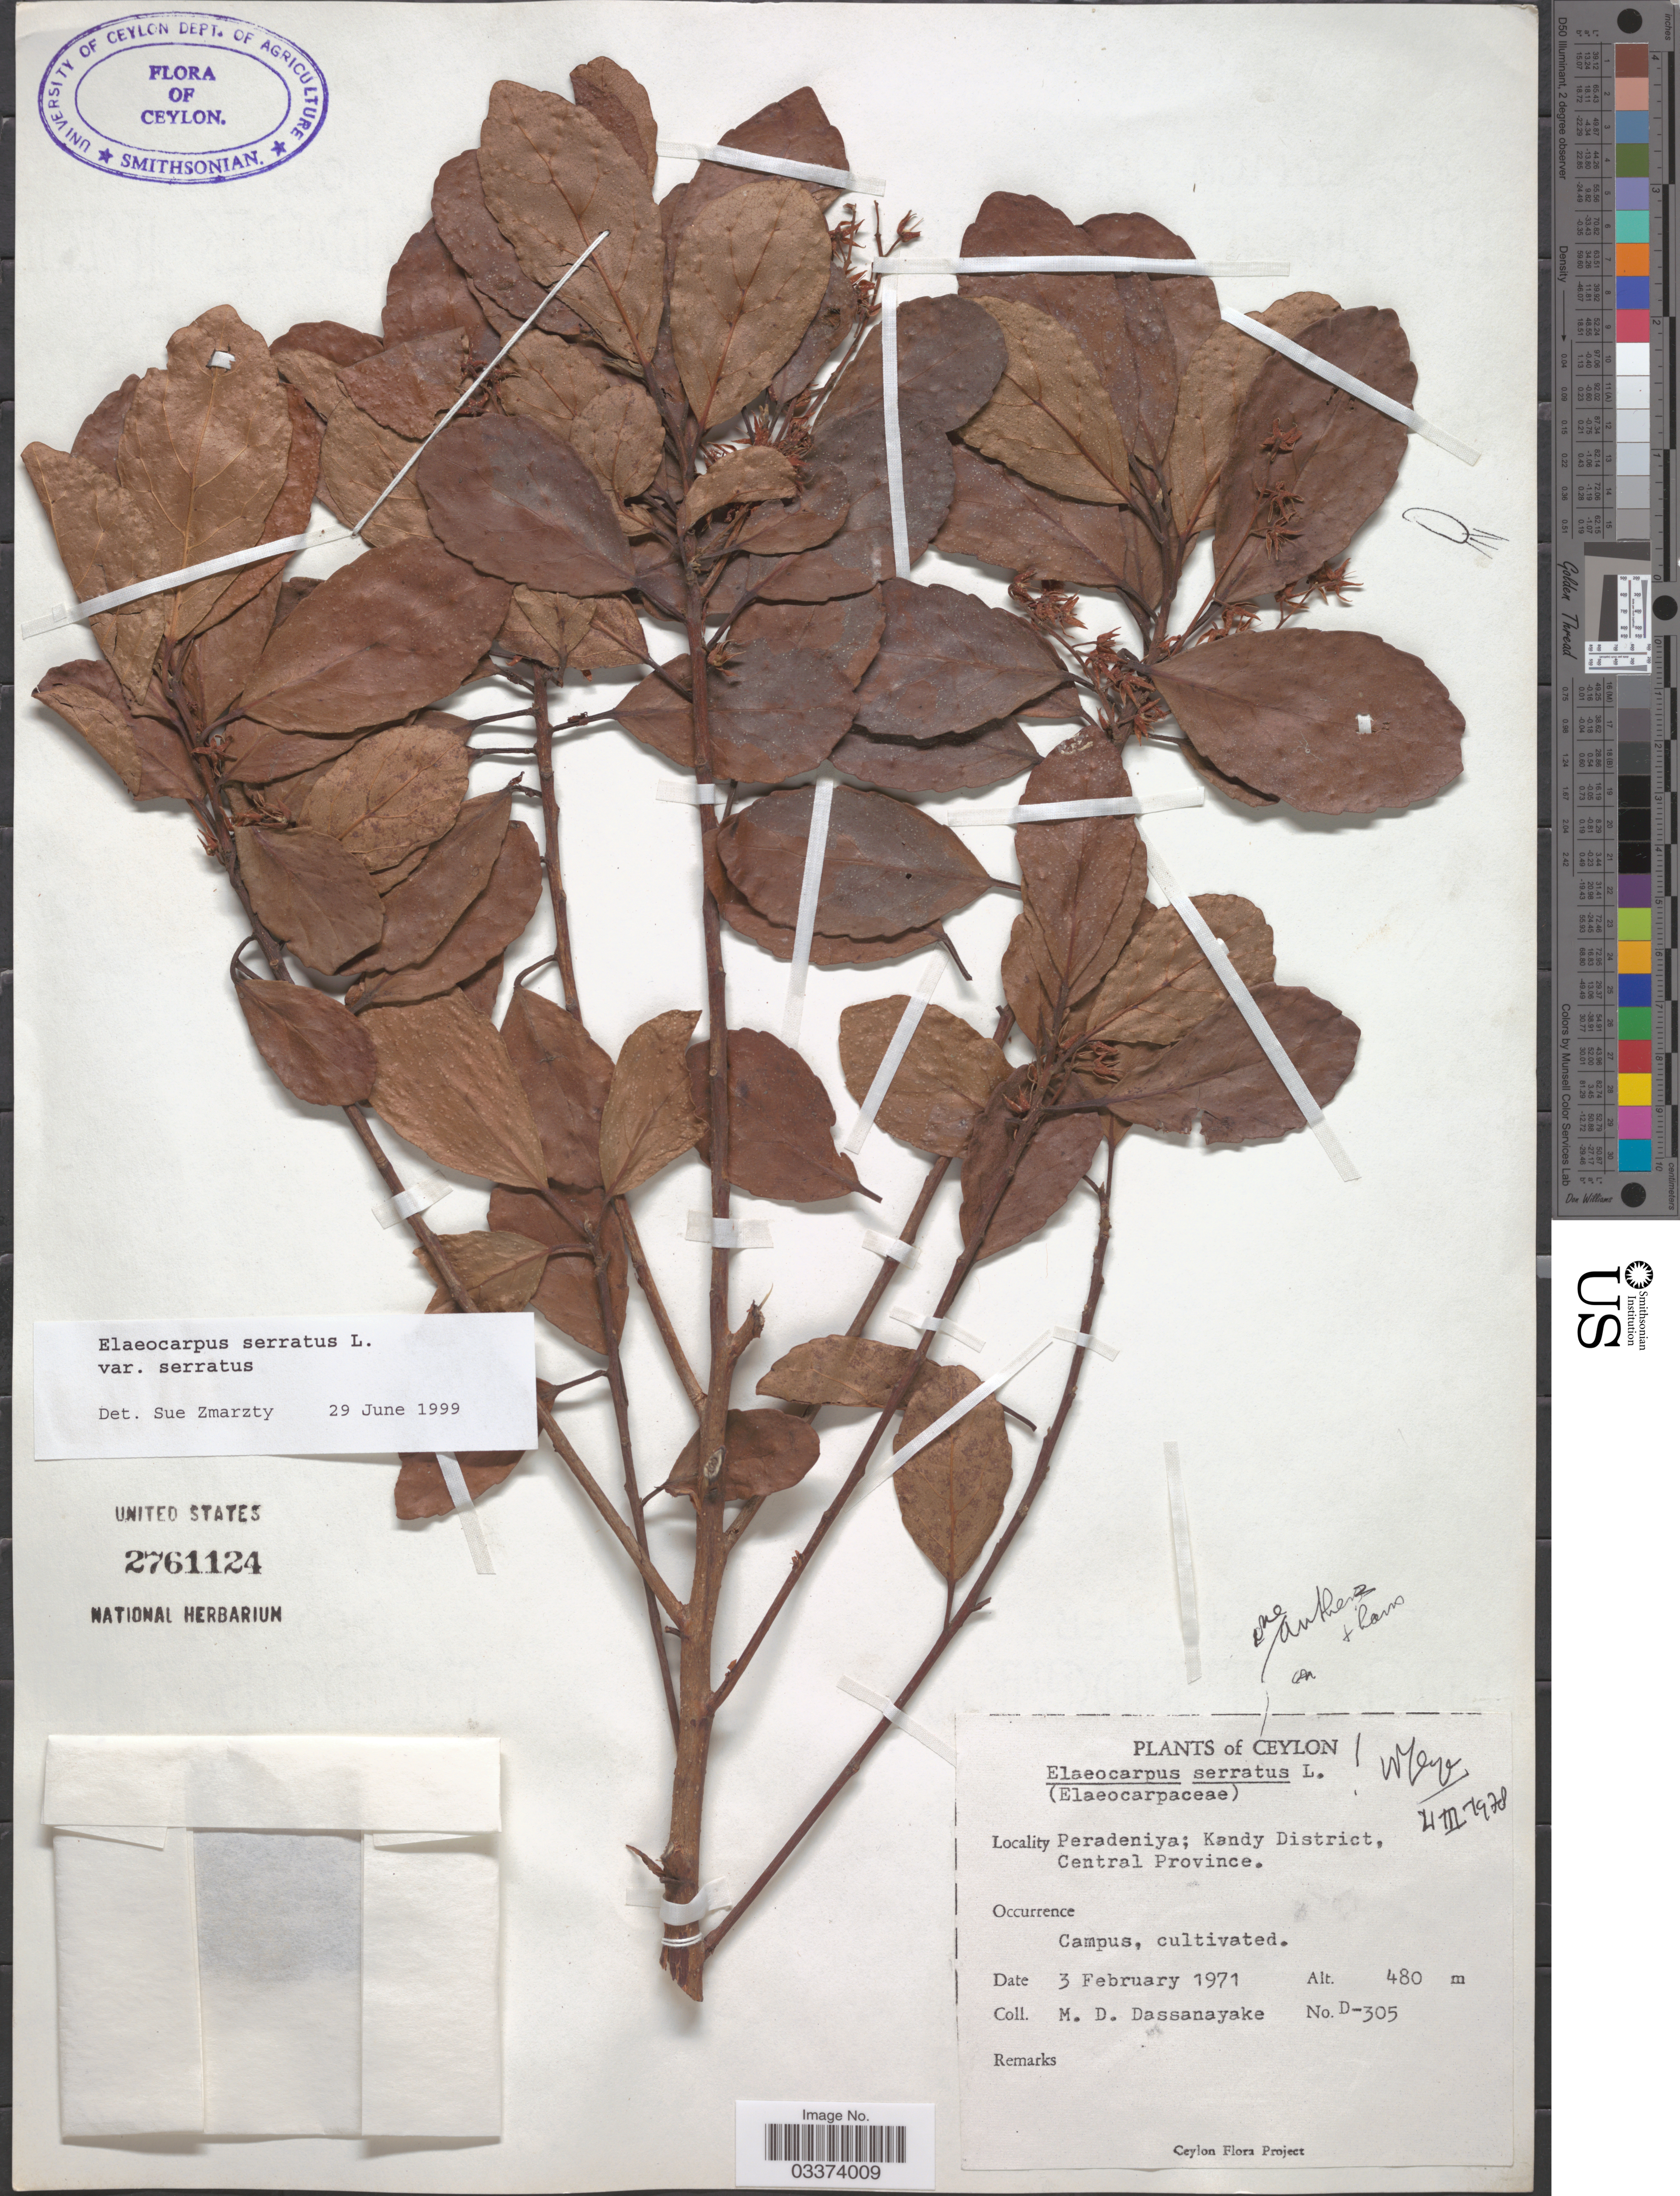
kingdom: Plantae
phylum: Tracheophyta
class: Magnoliopsida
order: Oxalidales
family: Elaeocarpaceae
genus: Elaeocarpus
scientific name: Elaeocarpus serratus var. serratus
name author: L.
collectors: M. D. Dassanayake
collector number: D-305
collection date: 1971-02-03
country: Sri Lanka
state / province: Central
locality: Ceylon. Peradeniya; Kandy District. Campus.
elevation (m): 480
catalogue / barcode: US 2761124